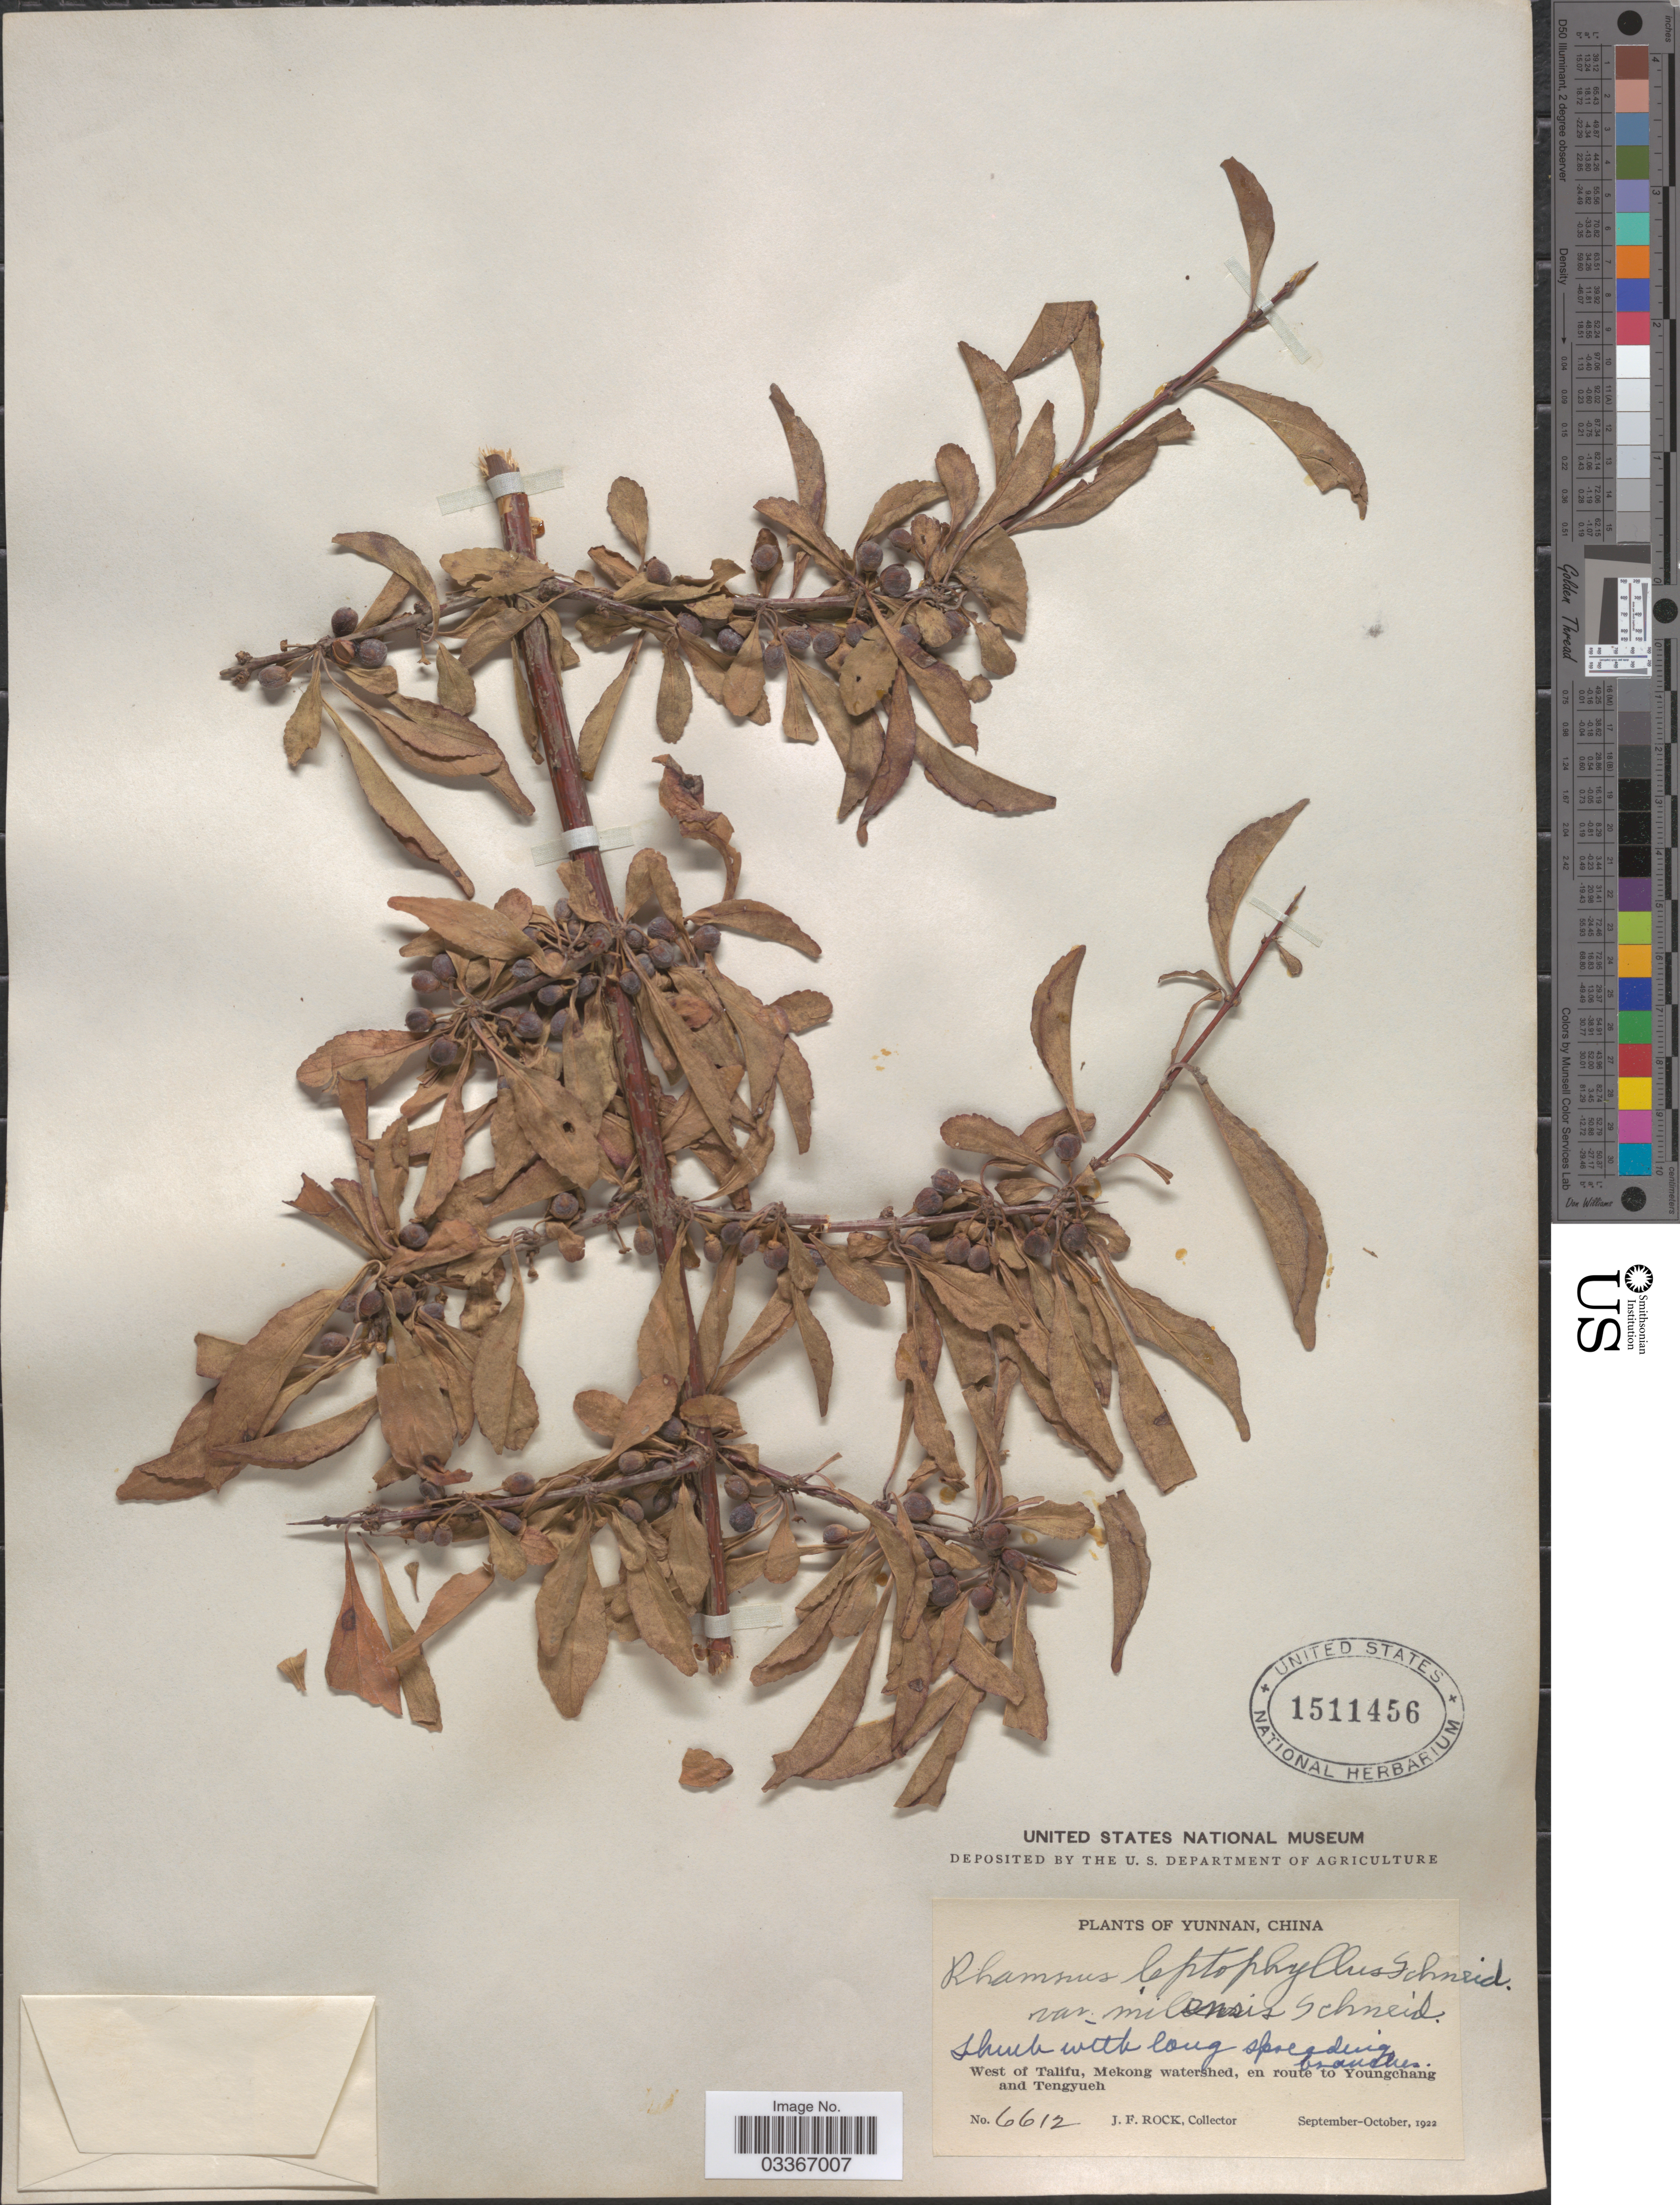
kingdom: Plantae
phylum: Tracheophyta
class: Magnoliopsida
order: Rosales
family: Rhamnaceae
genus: Rhamnus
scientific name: Rhamnus leptophylla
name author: C.K. Schneid.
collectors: J. Rock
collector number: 6612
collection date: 1922-09/1922-10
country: China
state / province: Yunnan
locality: West of Talifu, Mekong watershed, en route to Youngchang and Tengyueh.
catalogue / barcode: US 1511456